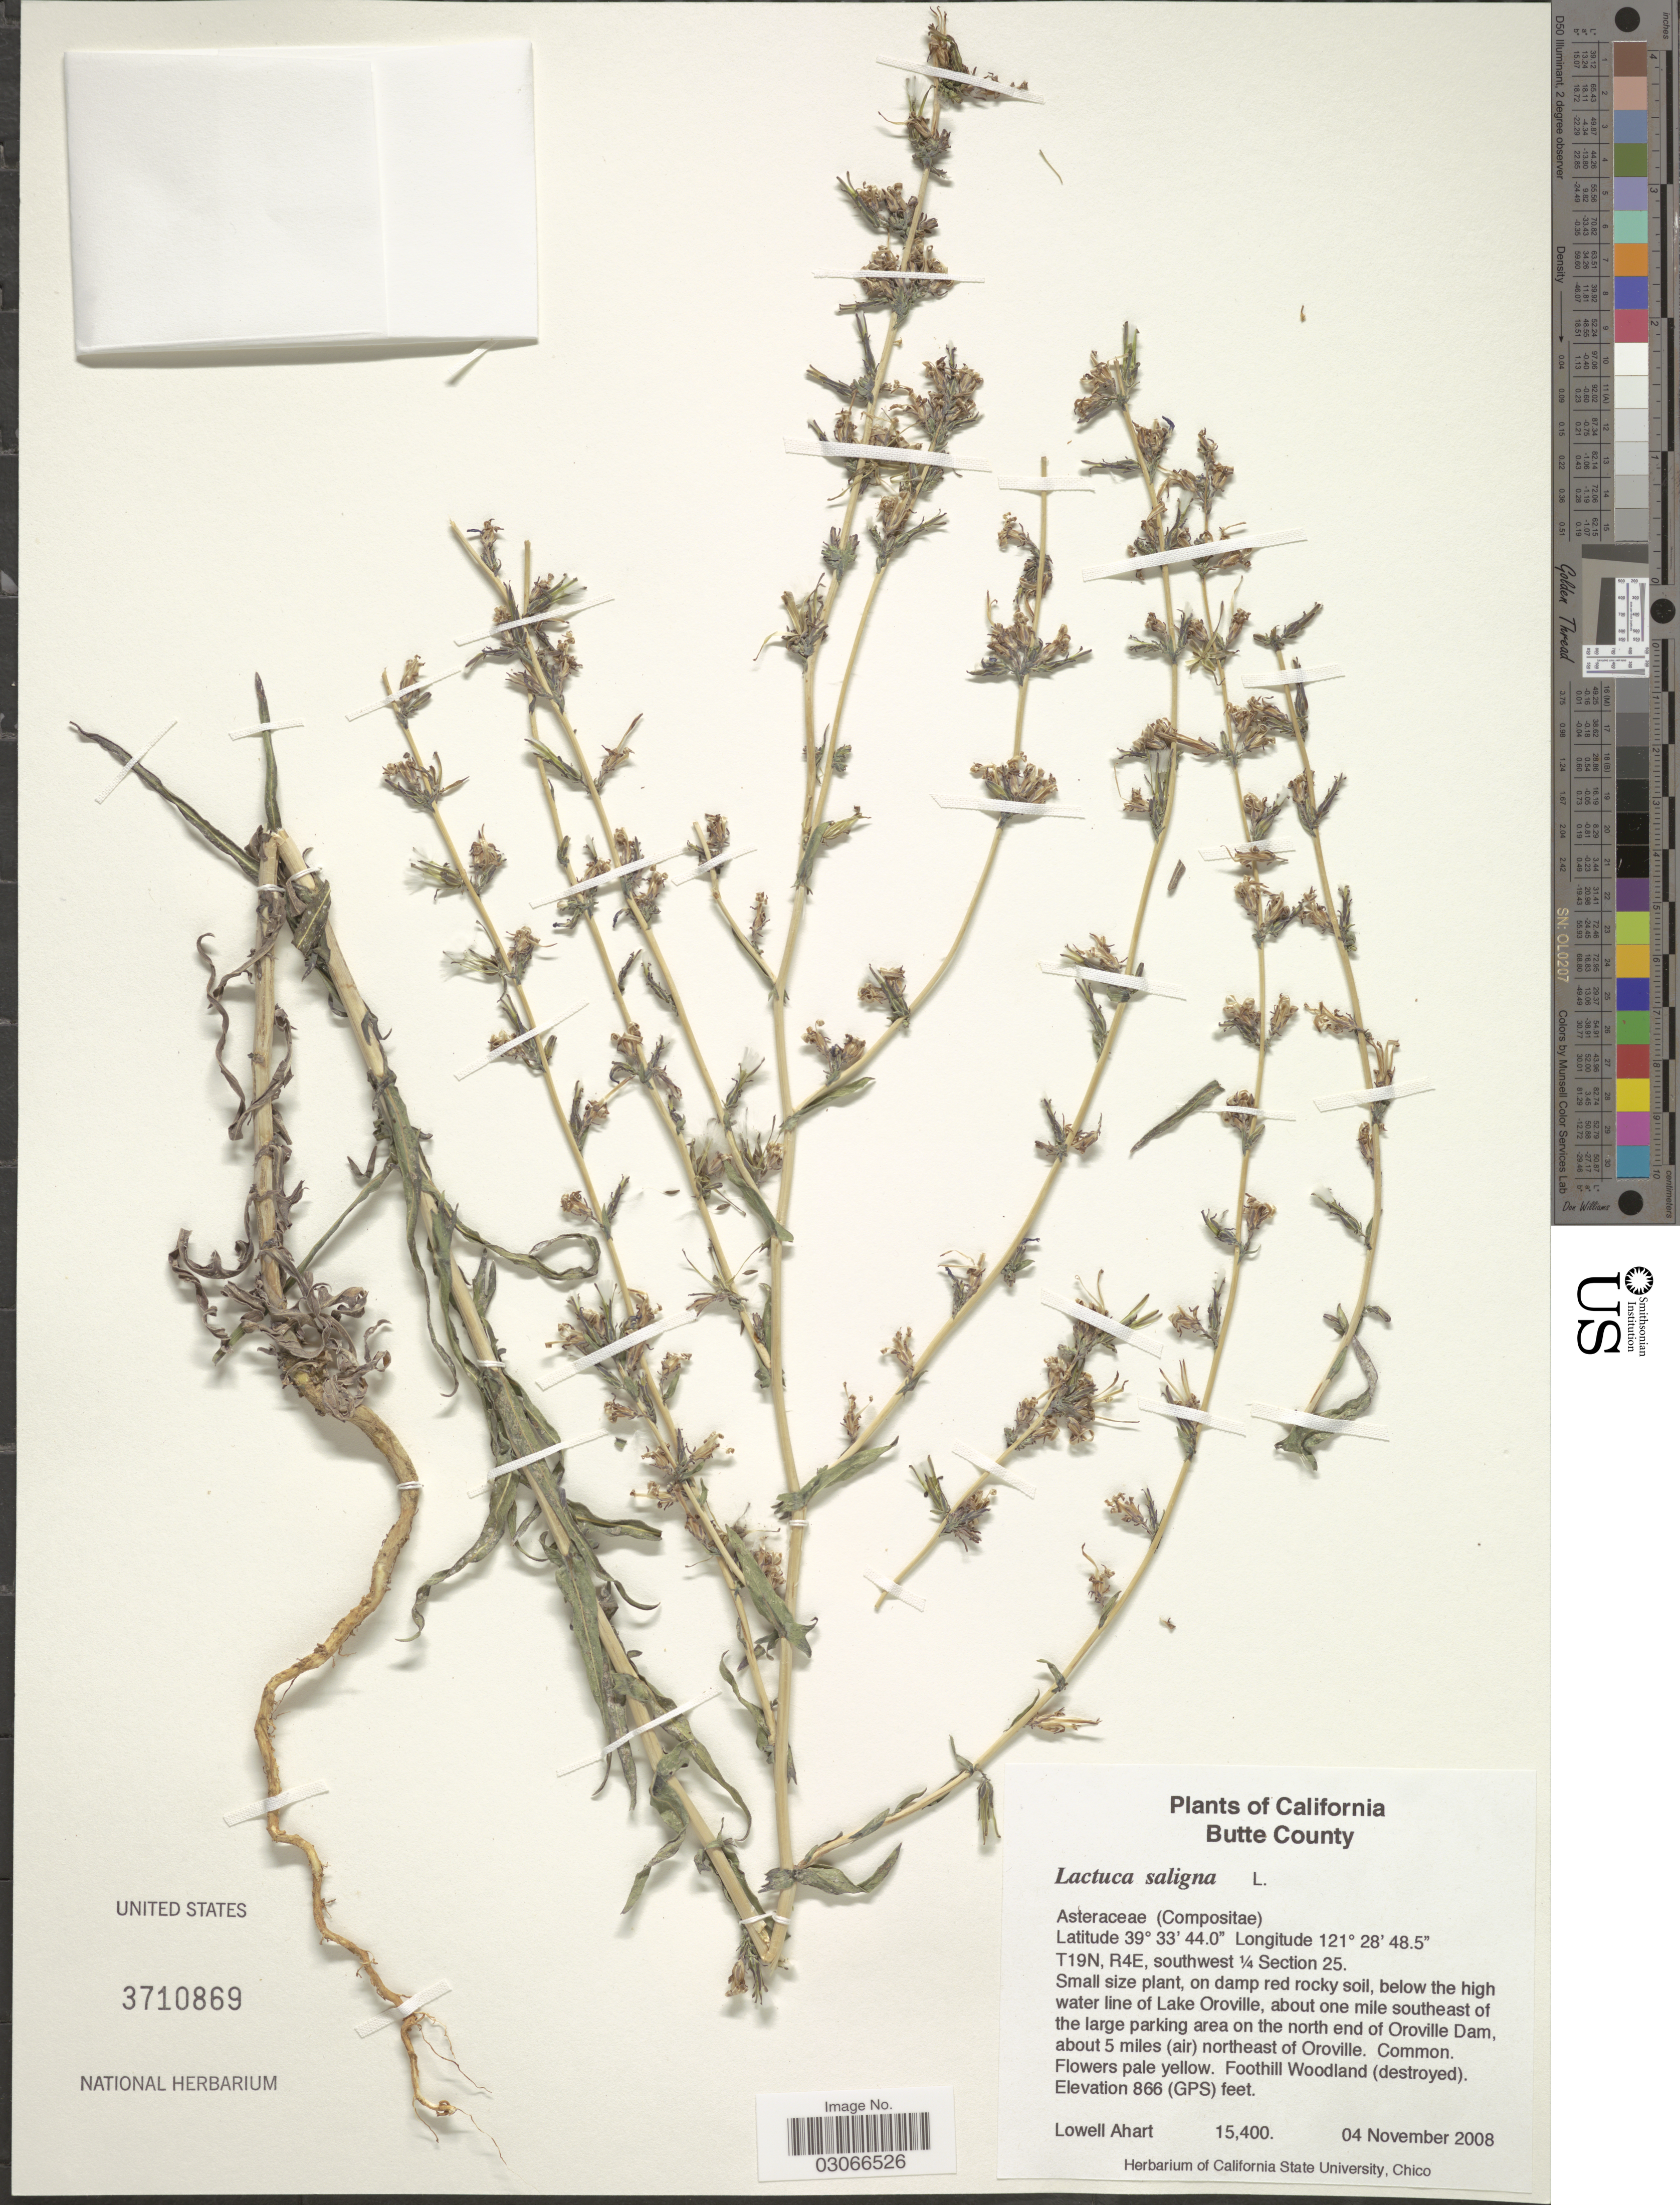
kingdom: Plantae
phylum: Tracheophyta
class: Magnoliopsida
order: Asterales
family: Asteraceae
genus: Lactuca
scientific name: Lactuca saligna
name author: L.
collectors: L. Ahart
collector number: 15400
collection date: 2008-11-04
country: United States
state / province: California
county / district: Butte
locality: Butte County. T19N, R4E, southwest ¼ Section 25, belo the high water line of Lake Oroville, about one mile southeast of the large parking area on the north end of Oroville Dam, about 5 miles (air) northeast of Oroville.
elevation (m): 264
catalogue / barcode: US 3710869